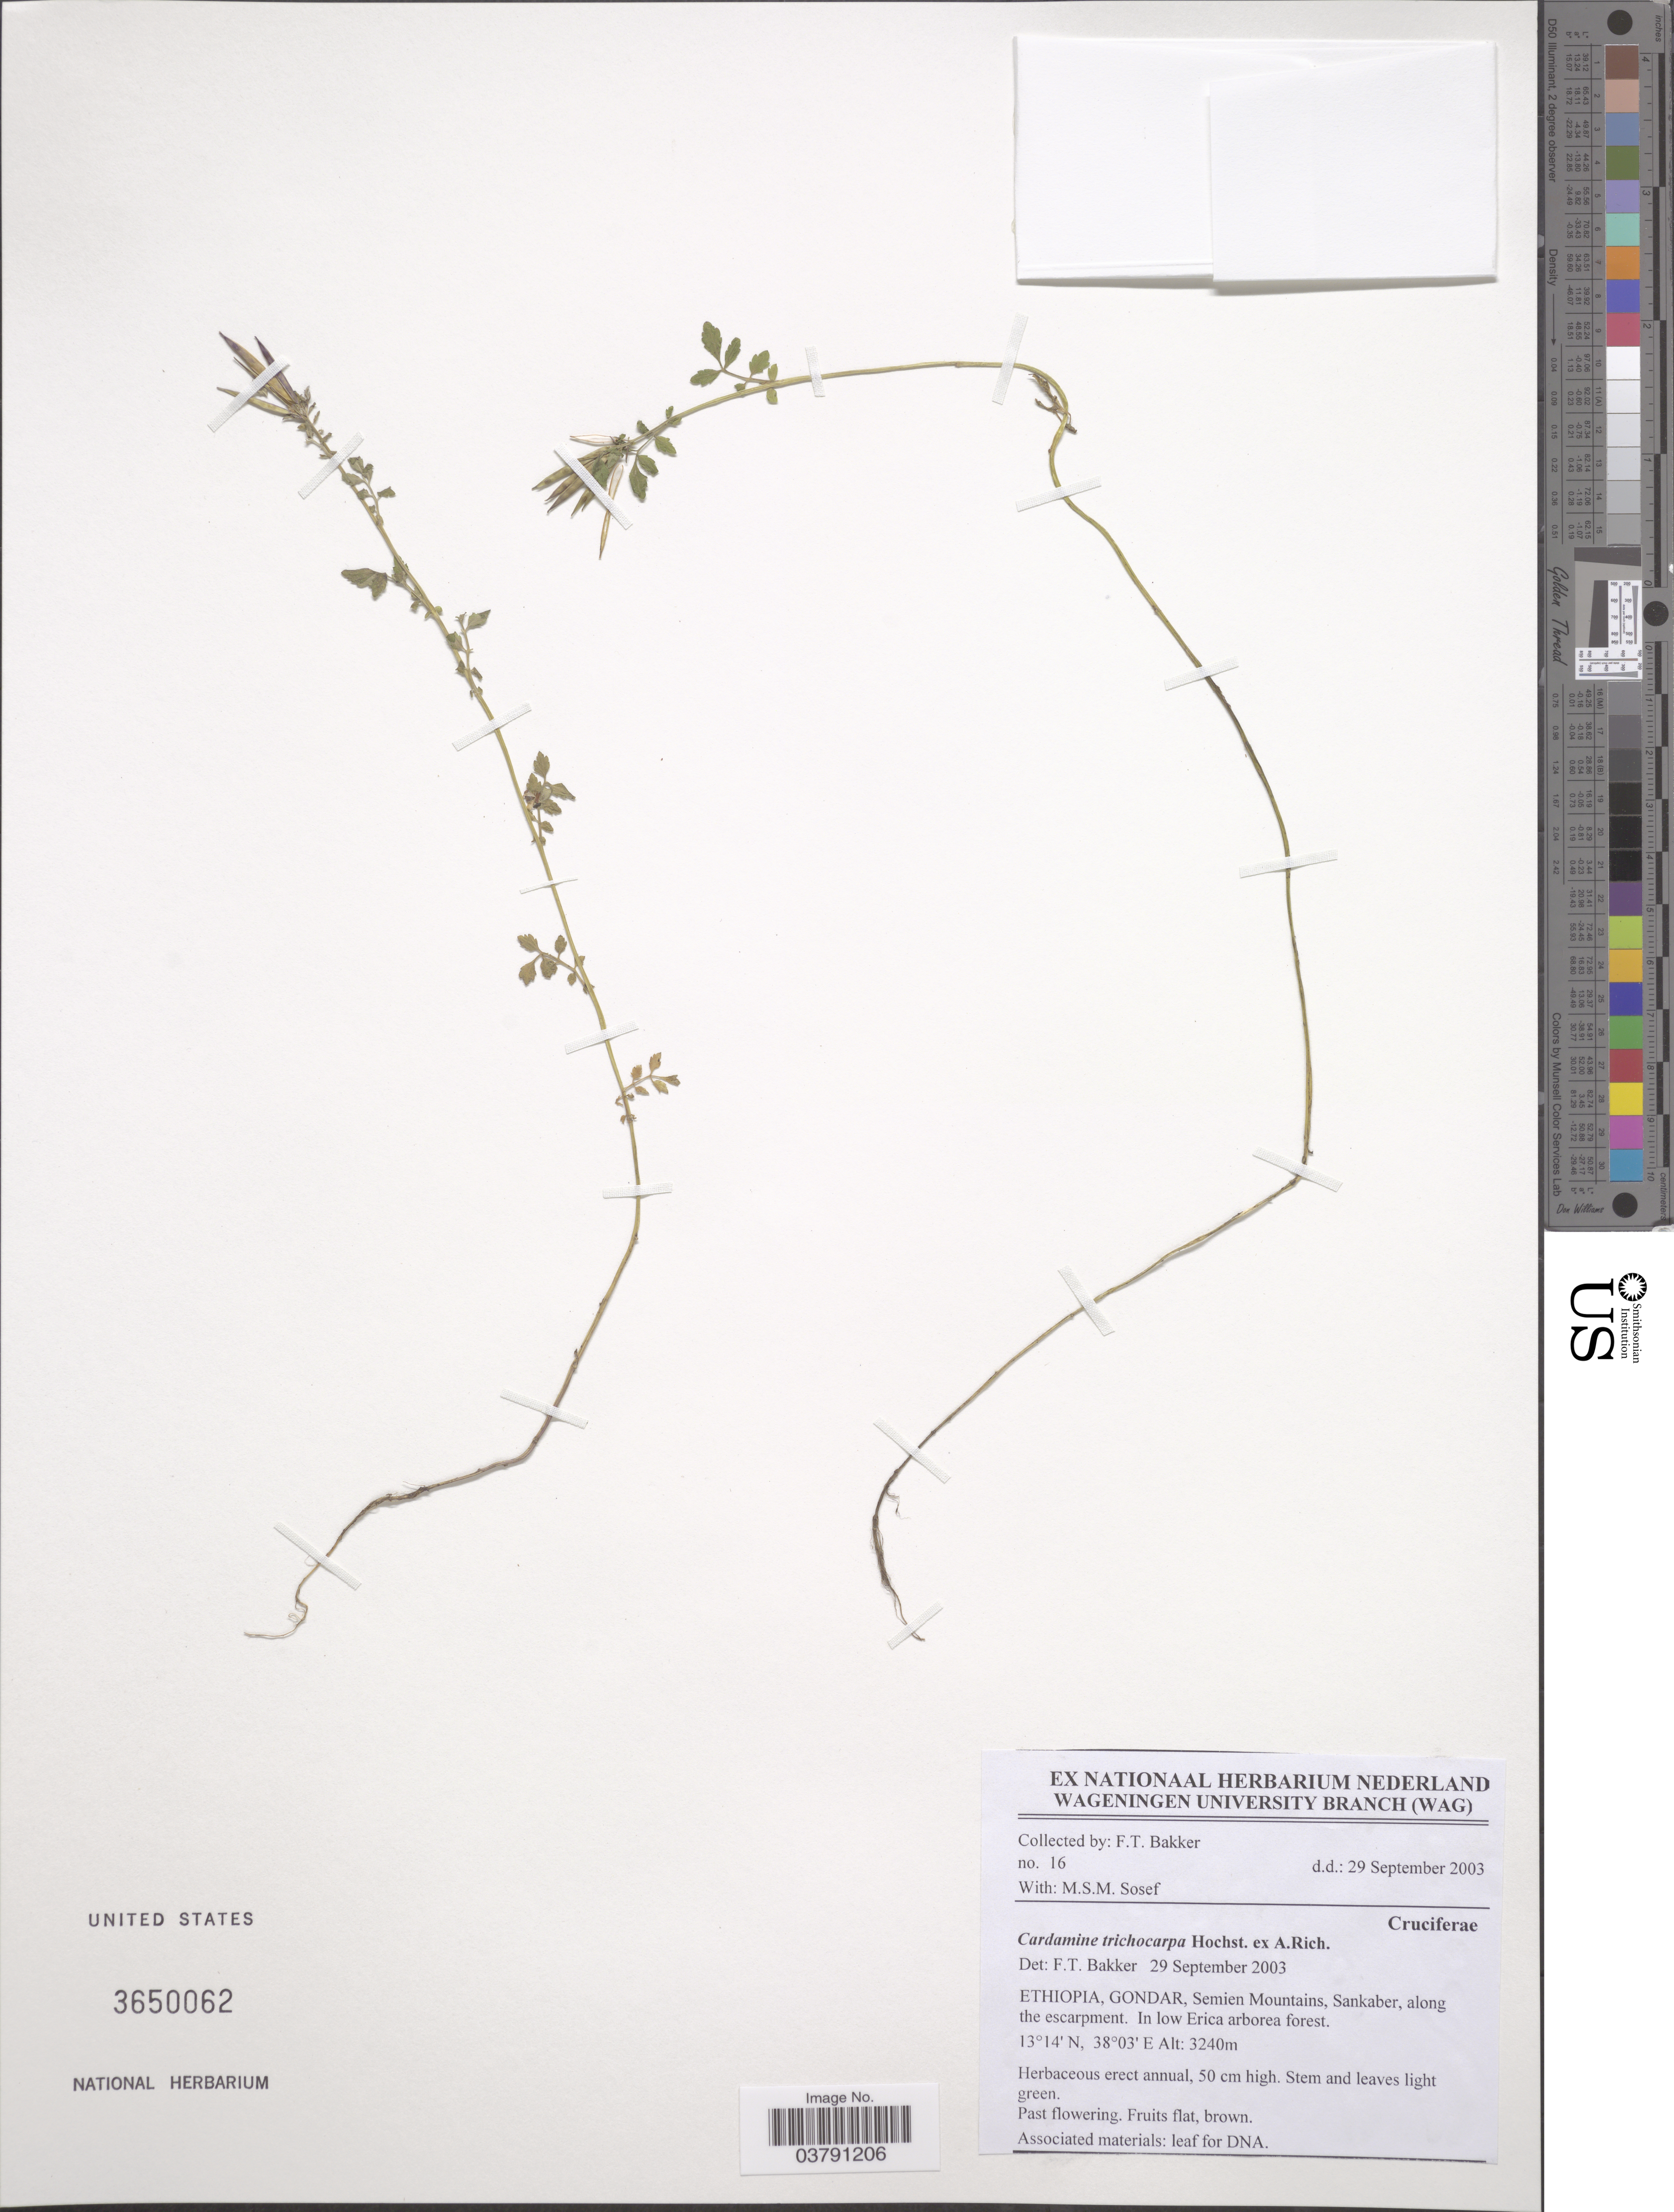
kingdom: Plantae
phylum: Tracheophyta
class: Magnoliopsida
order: Brassicales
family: Brassicaceae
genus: Cardamine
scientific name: Cardamine trichocarpa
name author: Hochst. & A. Rich.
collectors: F. Bakker & M. Sosef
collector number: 16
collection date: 2003-09-29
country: Ethiopia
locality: Gondar, Semien Mountains, Sankaber, along the escarpment. In low Erica arborea forest.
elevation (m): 3240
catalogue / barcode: US 3650062